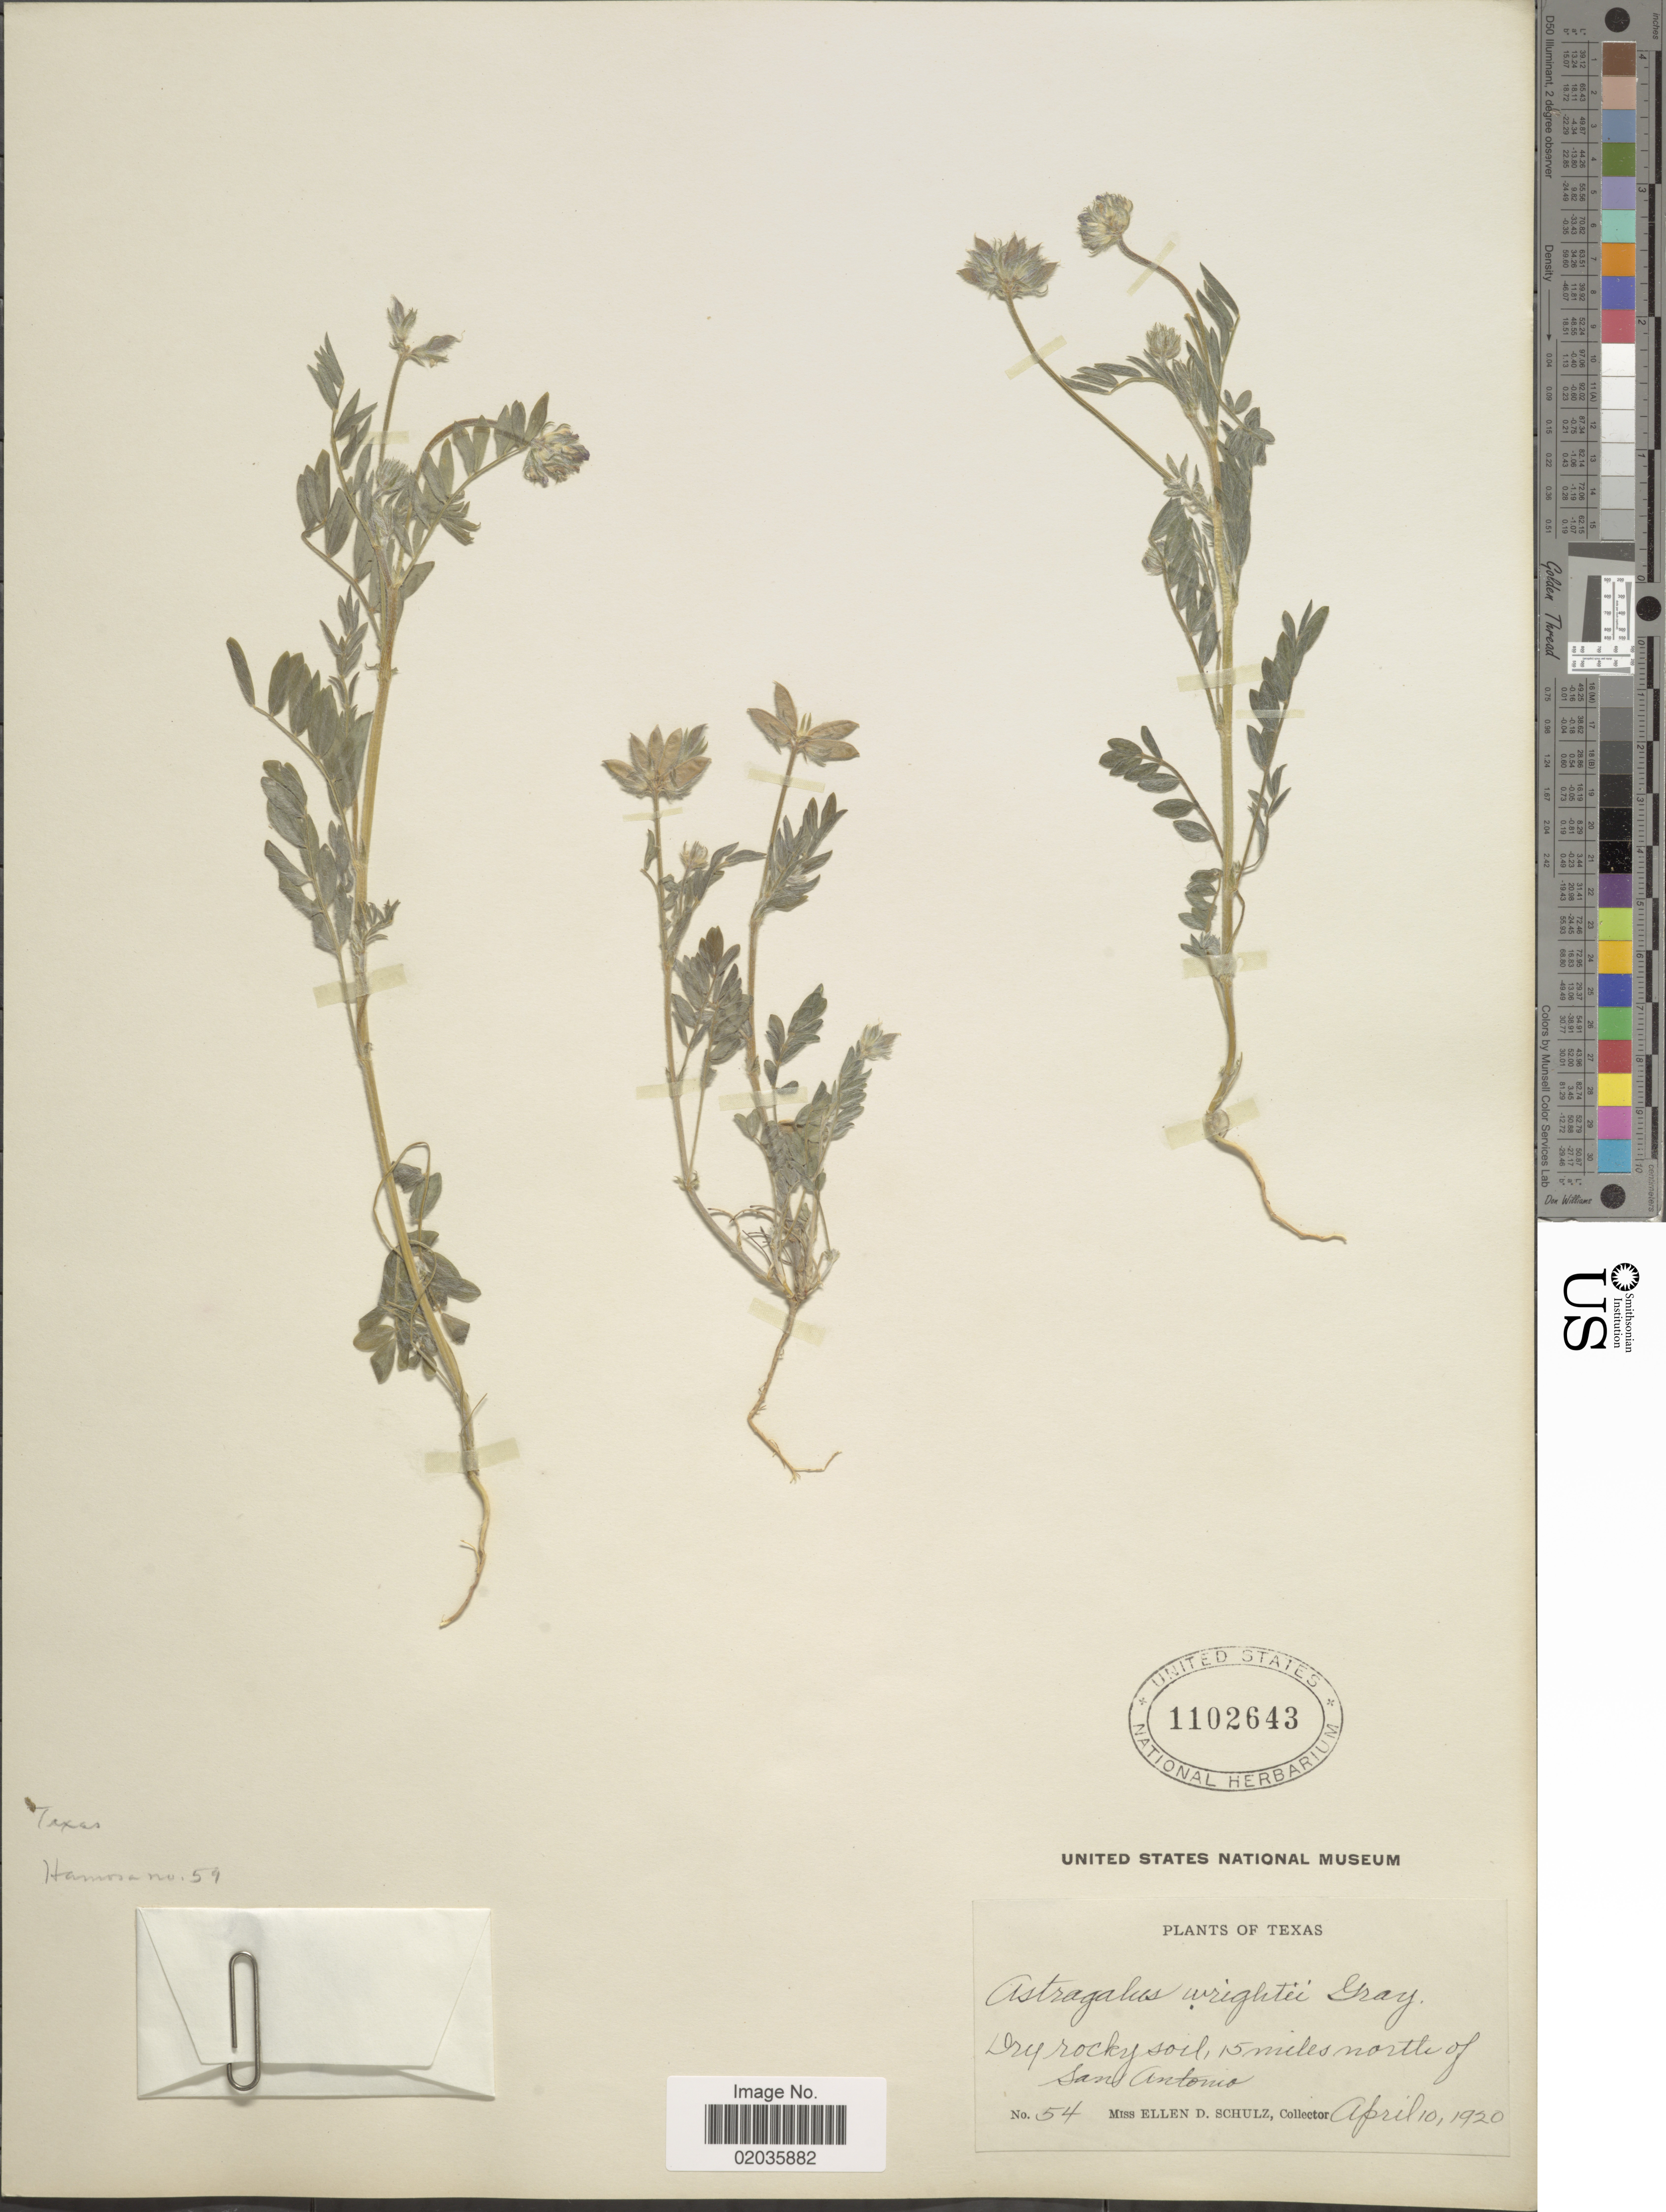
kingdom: Plantae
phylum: Tracheophyta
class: Magnoliopsida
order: Fabales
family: Fabaceae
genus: Astragalus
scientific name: Astragalus wrightii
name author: A. Gray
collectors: E. D. Schulz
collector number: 54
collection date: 1920-04-10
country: United States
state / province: Texas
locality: Texas, Dry rocky soil, 15 miles north of San Antonio.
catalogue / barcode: US 1102643